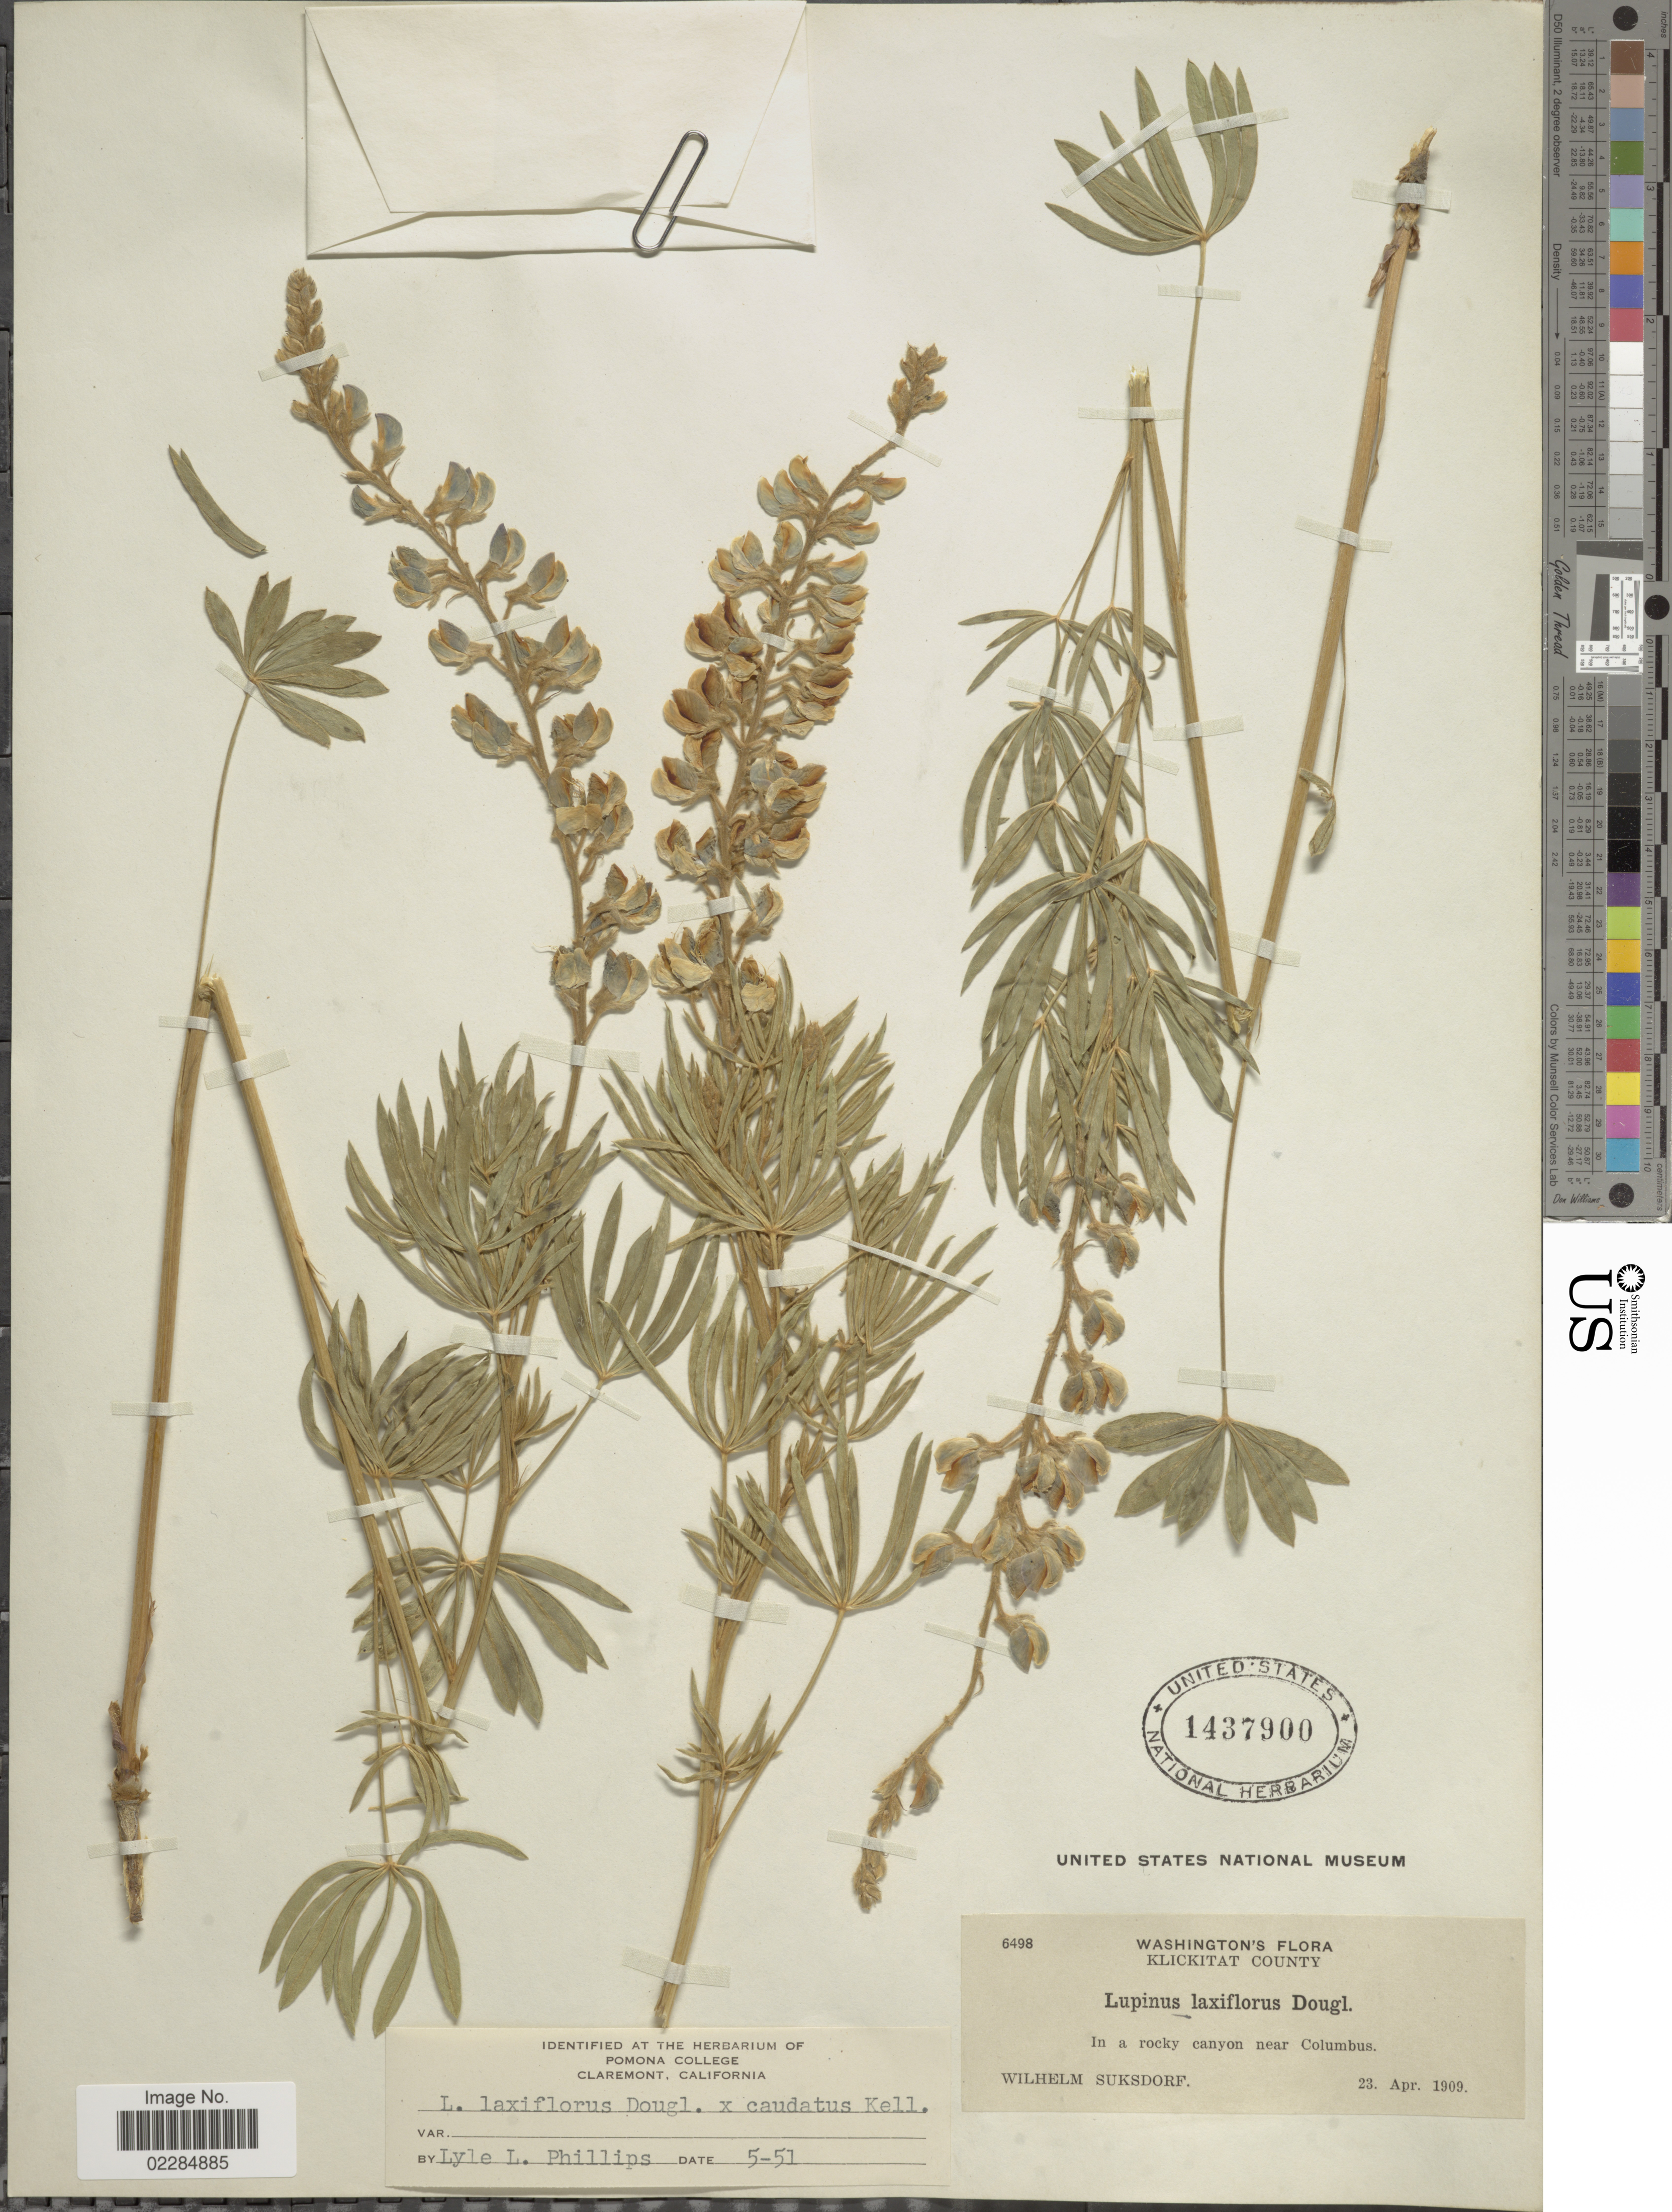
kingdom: Plantae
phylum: Tracheophyta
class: Magnoliopsida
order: Fabales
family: Fabaceae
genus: Lupinus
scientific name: Lupinus caudatus x L. laxiflorus Douglas ex Lindl.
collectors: W. N. Suksdorf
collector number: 6498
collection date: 1909-04-23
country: United States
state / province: Washington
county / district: Klickitat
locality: Klickitat County, In a rocky canyon near Columbus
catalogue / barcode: US 1437900